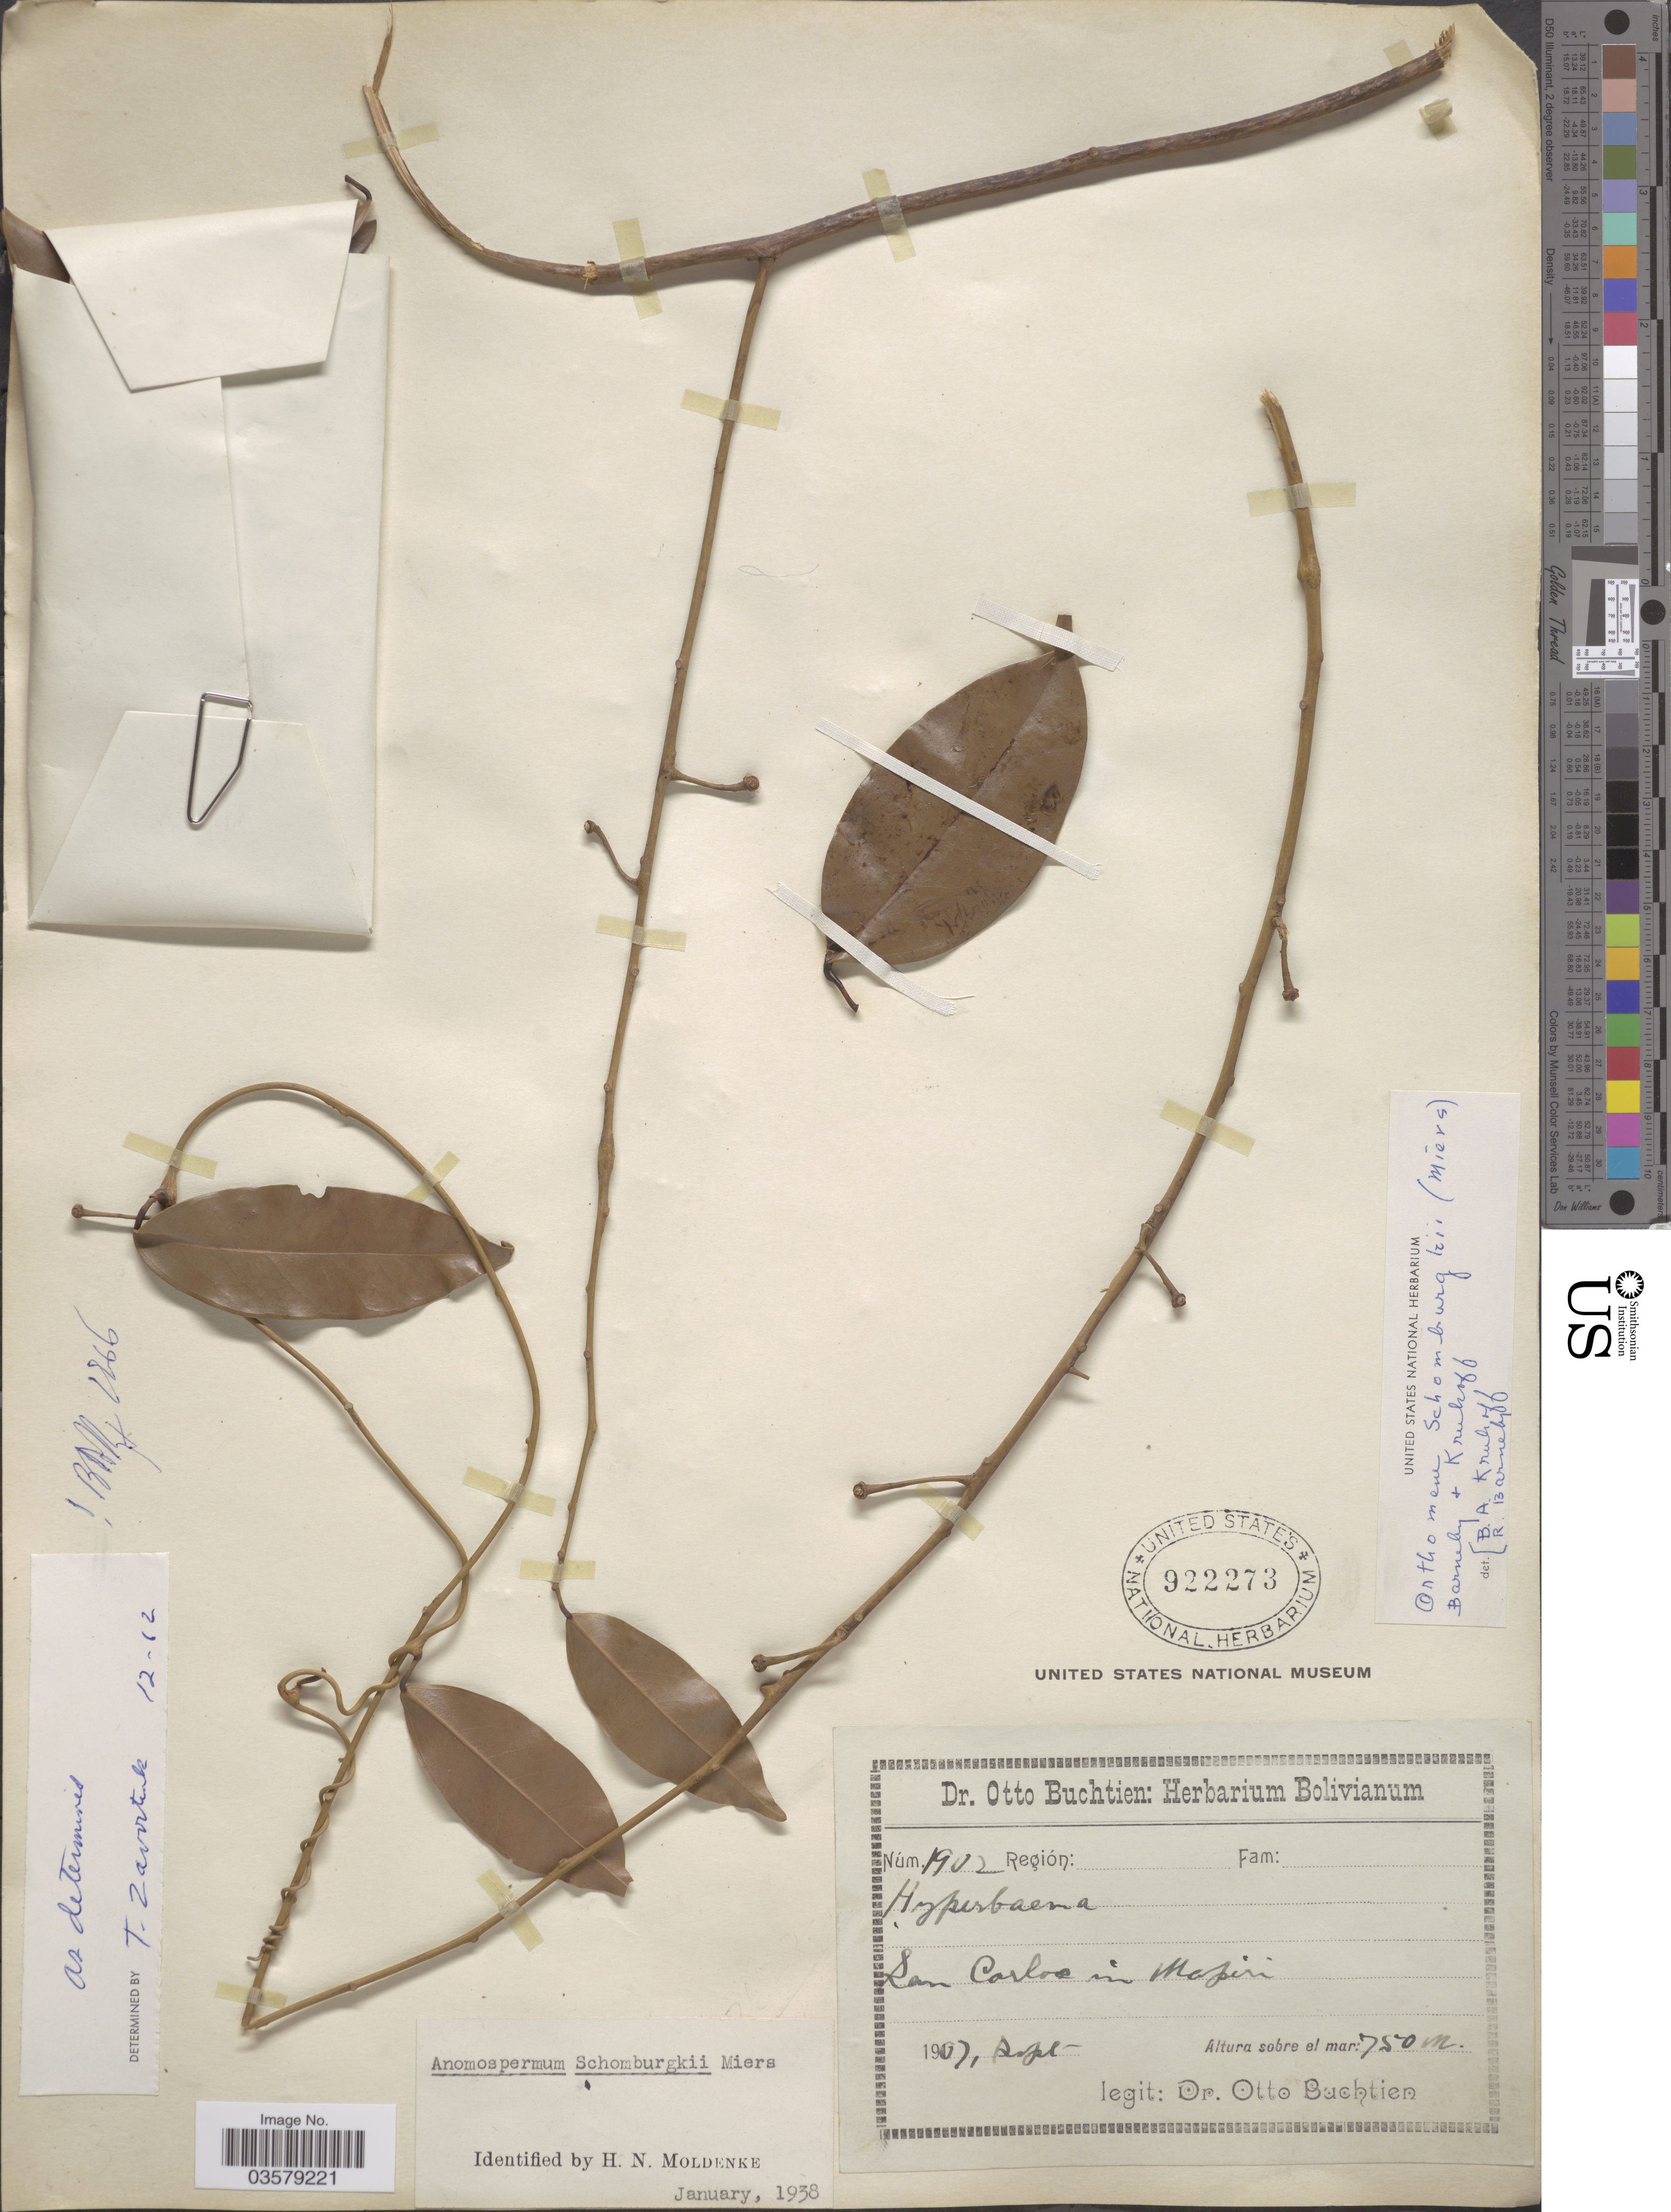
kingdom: Plantae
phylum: Tracheophyta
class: Magnoliopsida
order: Ranunculales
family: Menispermaceae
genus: Anomospermum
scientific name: Anomospermum schomburgkii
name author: Miers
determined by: Strong, Mark T., (BOT), Smithsonian Institution - National Museum of Natural History (UNITED STATES)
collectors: O. Buchtien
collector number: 1902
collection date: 1907-04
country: Bolivia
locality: San Carlos in Mapiri.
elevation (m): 750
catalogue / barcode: US 922273